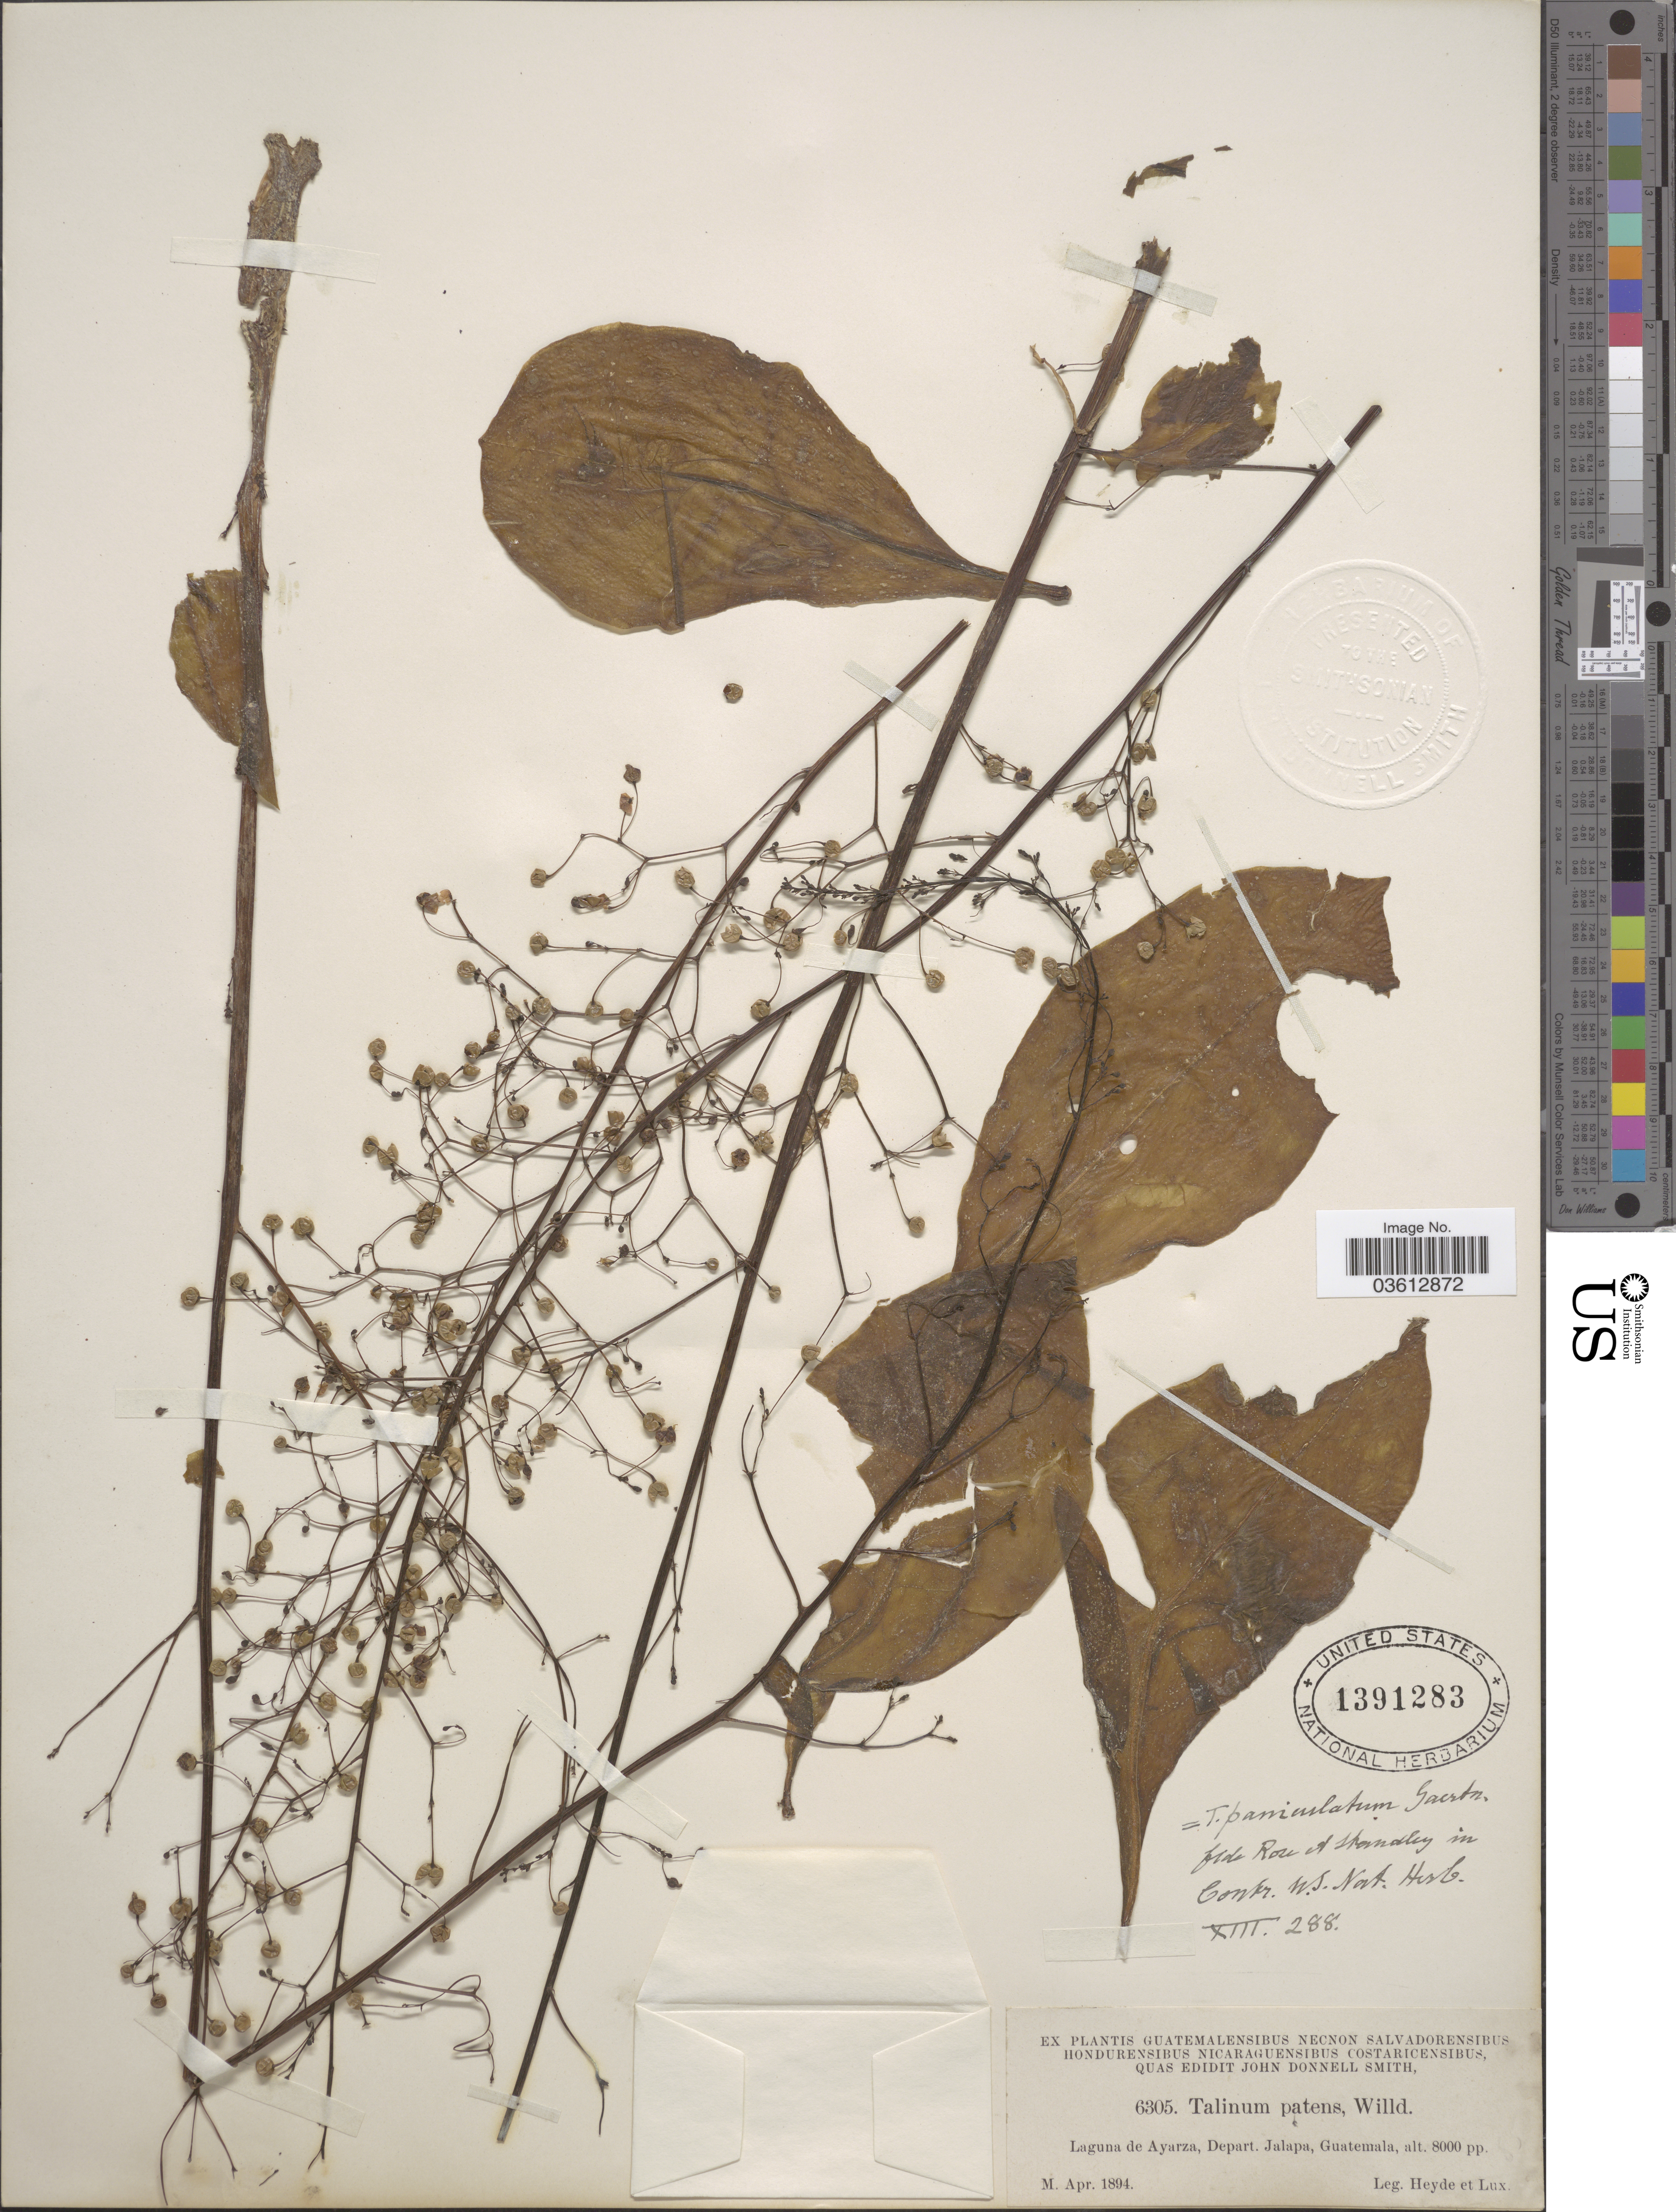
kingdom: Plantae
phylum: Tracheophyta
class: Magnoliopsida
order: Caryophyllales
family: Talinaceae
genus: Talinum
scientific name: Talinum paniculatum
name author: (Jacq.) Gaertn.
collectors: Heyde & Lux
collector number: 6305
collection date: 1894-04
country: Guatemala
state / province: Jalapa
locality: Laguna de Ayarza, Depart. Jalapa.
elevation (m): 2438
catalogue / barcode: US 1391283